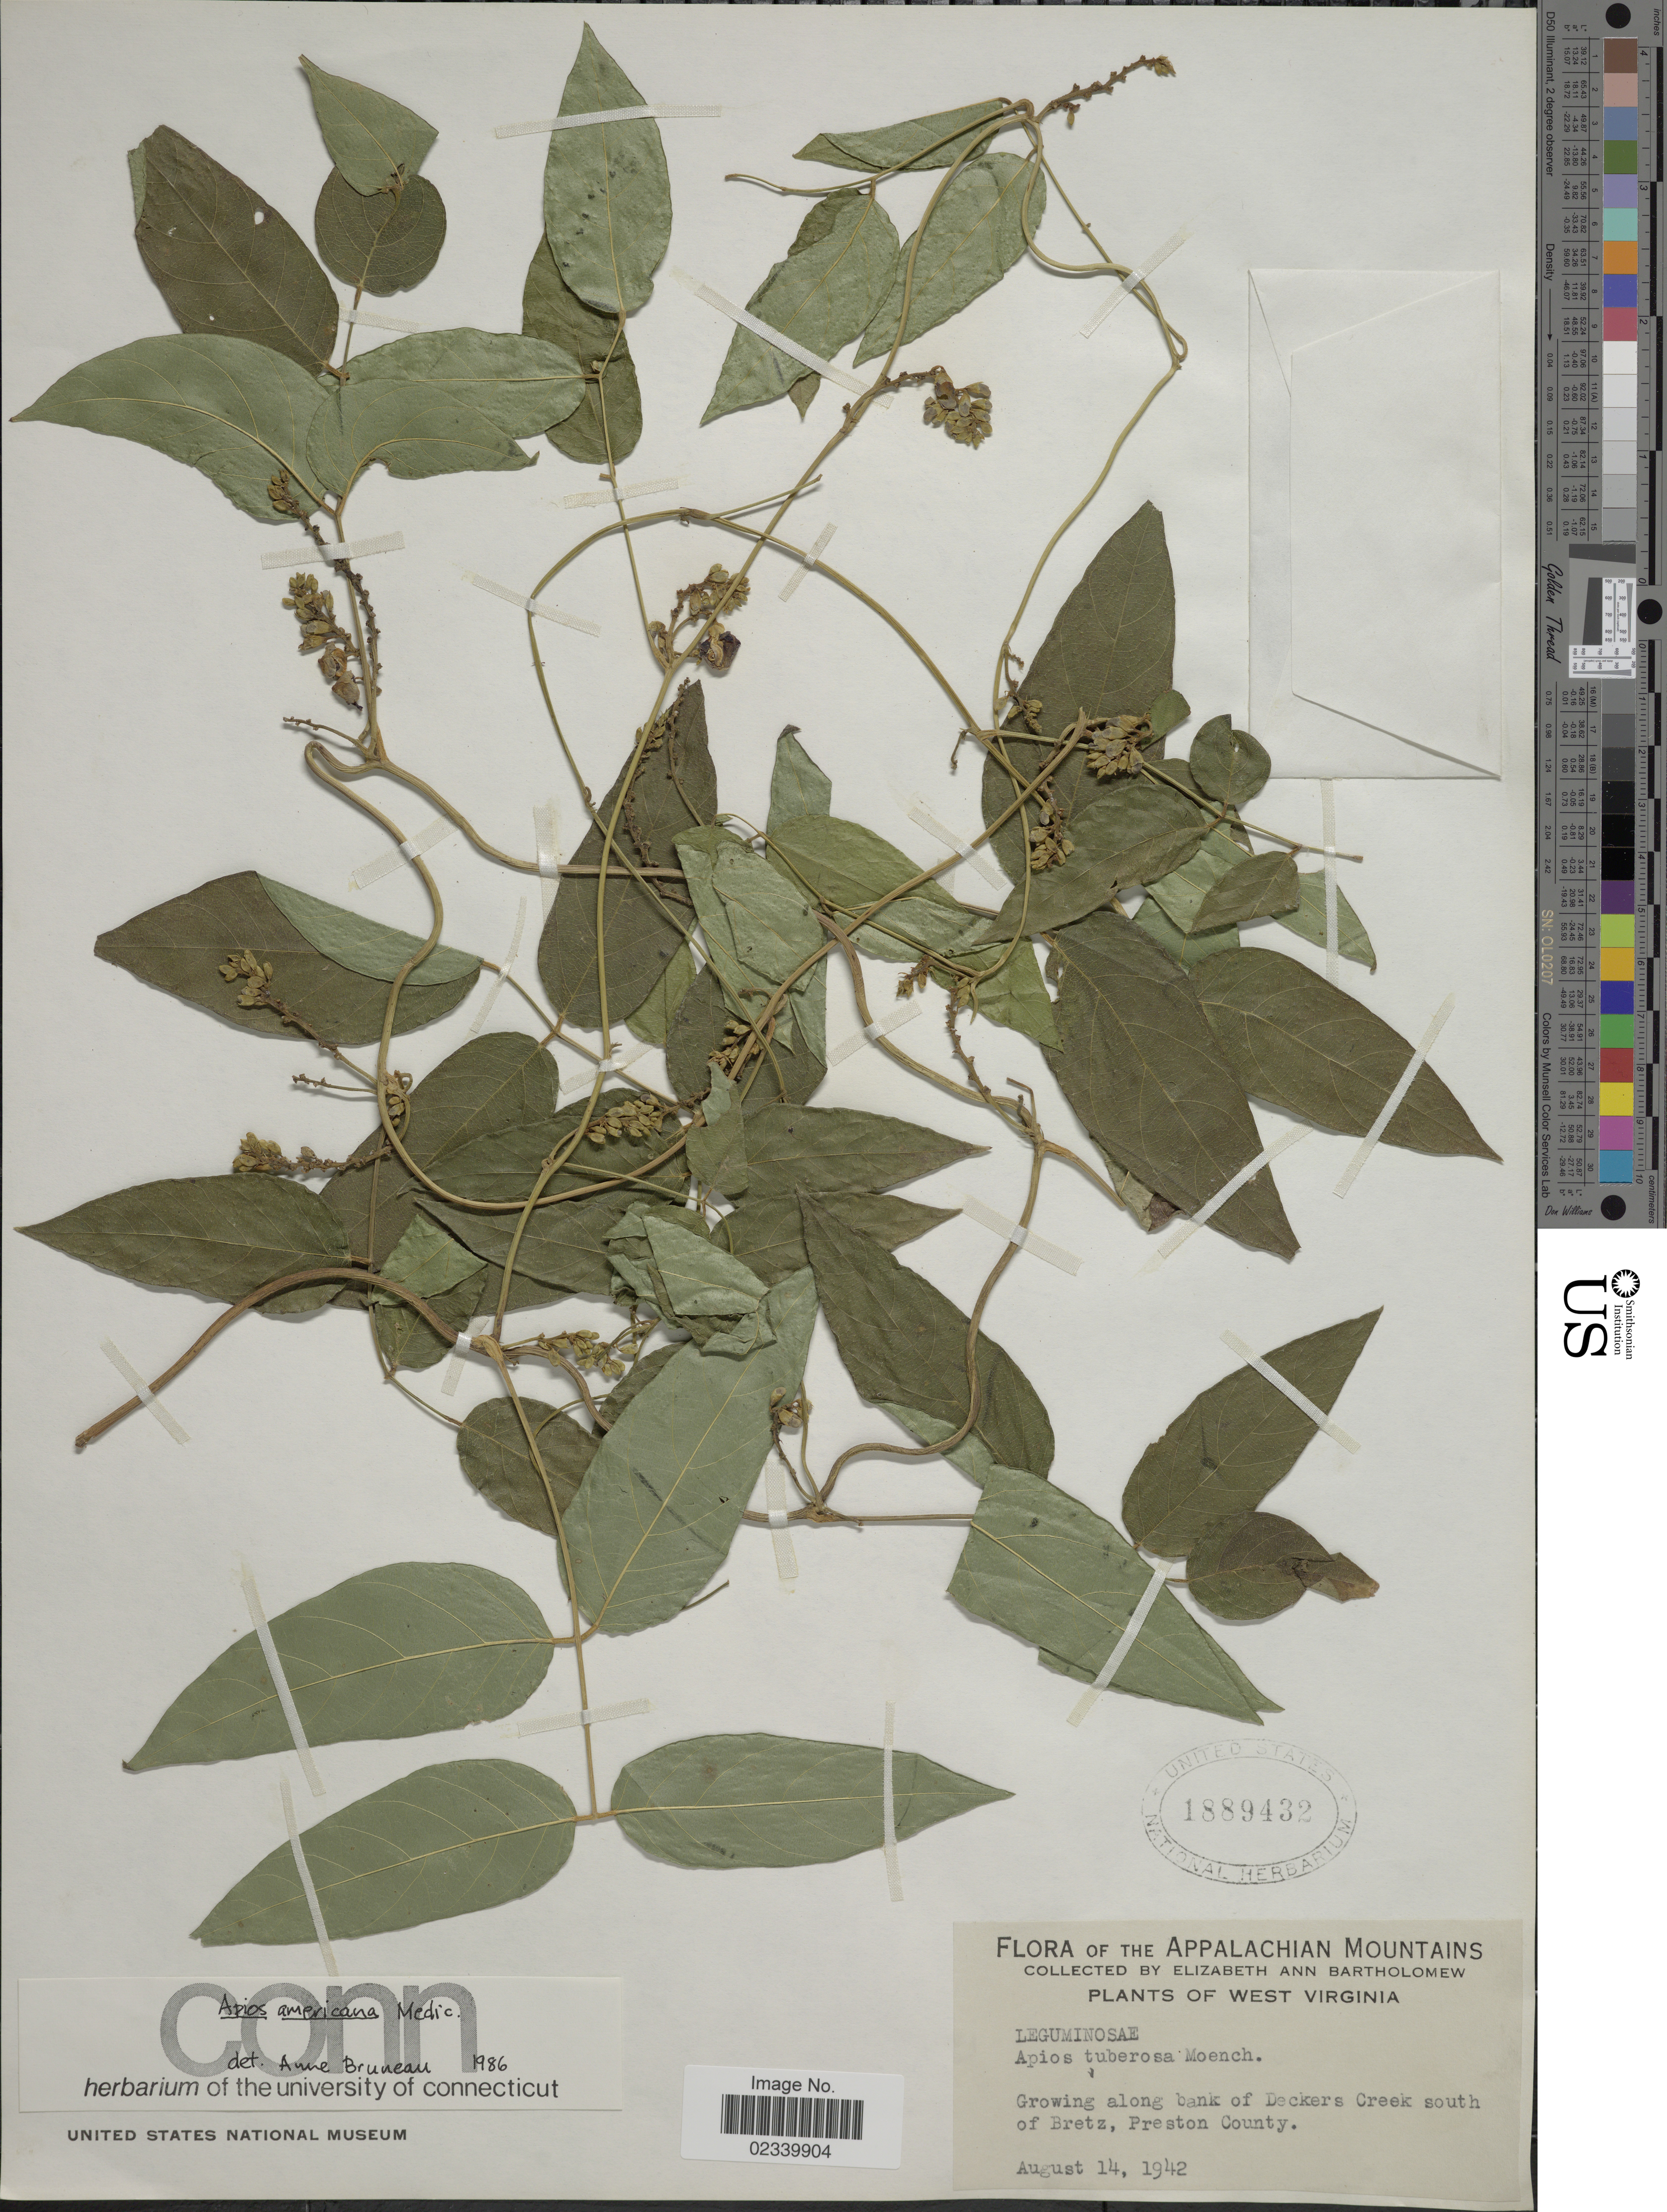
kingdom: Plantae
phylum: Tracheophyta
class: Magnoliopsida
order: Fabales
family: Fabaceae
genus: Apios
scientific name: Apios americana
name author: Medik.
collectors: E. Bartholomew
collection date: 1942-08-14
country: United States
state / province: West Virginia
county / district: Preston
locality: The Appalachian Mountains, growing along bank of Deckers Creek south of Bretz, Preston County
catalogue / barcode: US 1889432